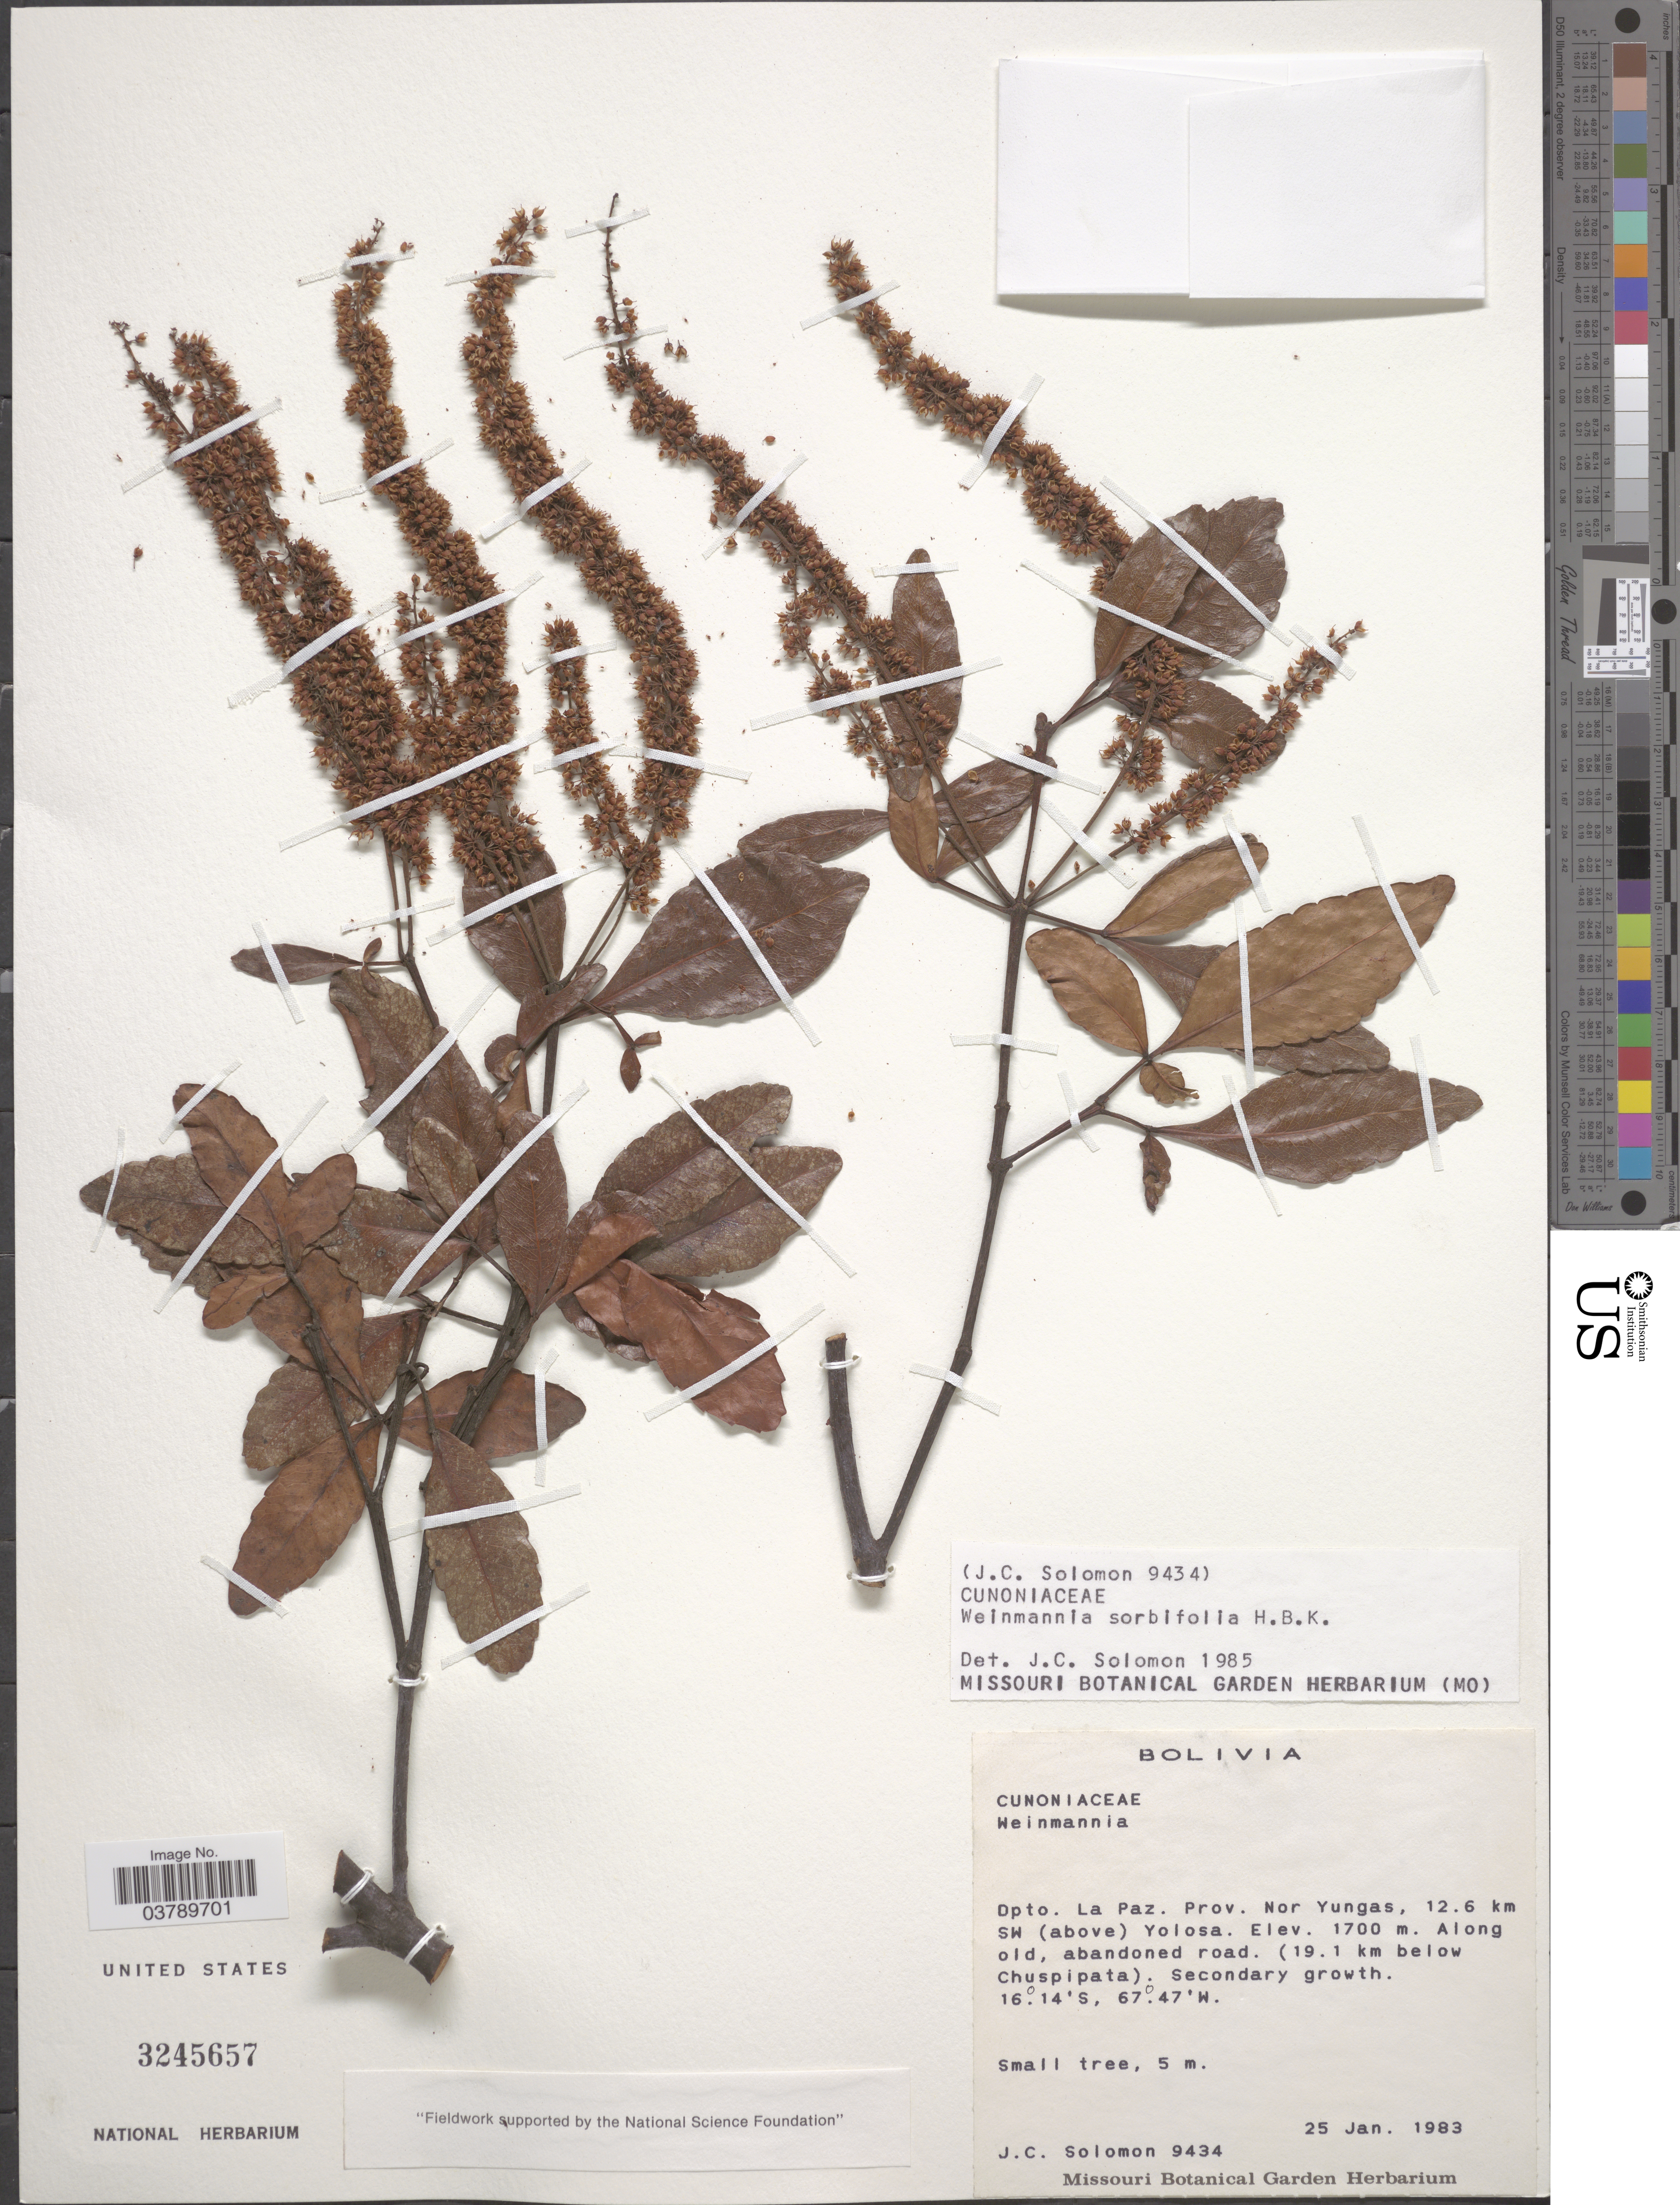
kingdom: Plantae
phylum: Tracheophyta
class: Magnoliopsida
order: Oxalidales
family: Cunoniaceae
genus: Weinmannia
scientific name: Weinmannia sorbifolia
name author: Kunth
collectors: J. C. Solomon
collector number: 9434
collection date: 1983-01-25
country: Bolivia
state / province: La Paz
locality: Dpto. La Paz. Prov. Nor Yungas, 12.6 km. SW (above) Yolosa. Along old, abandoned road. (19.1 km below Chuspipata).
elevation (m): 1700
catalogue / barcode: US 3245657